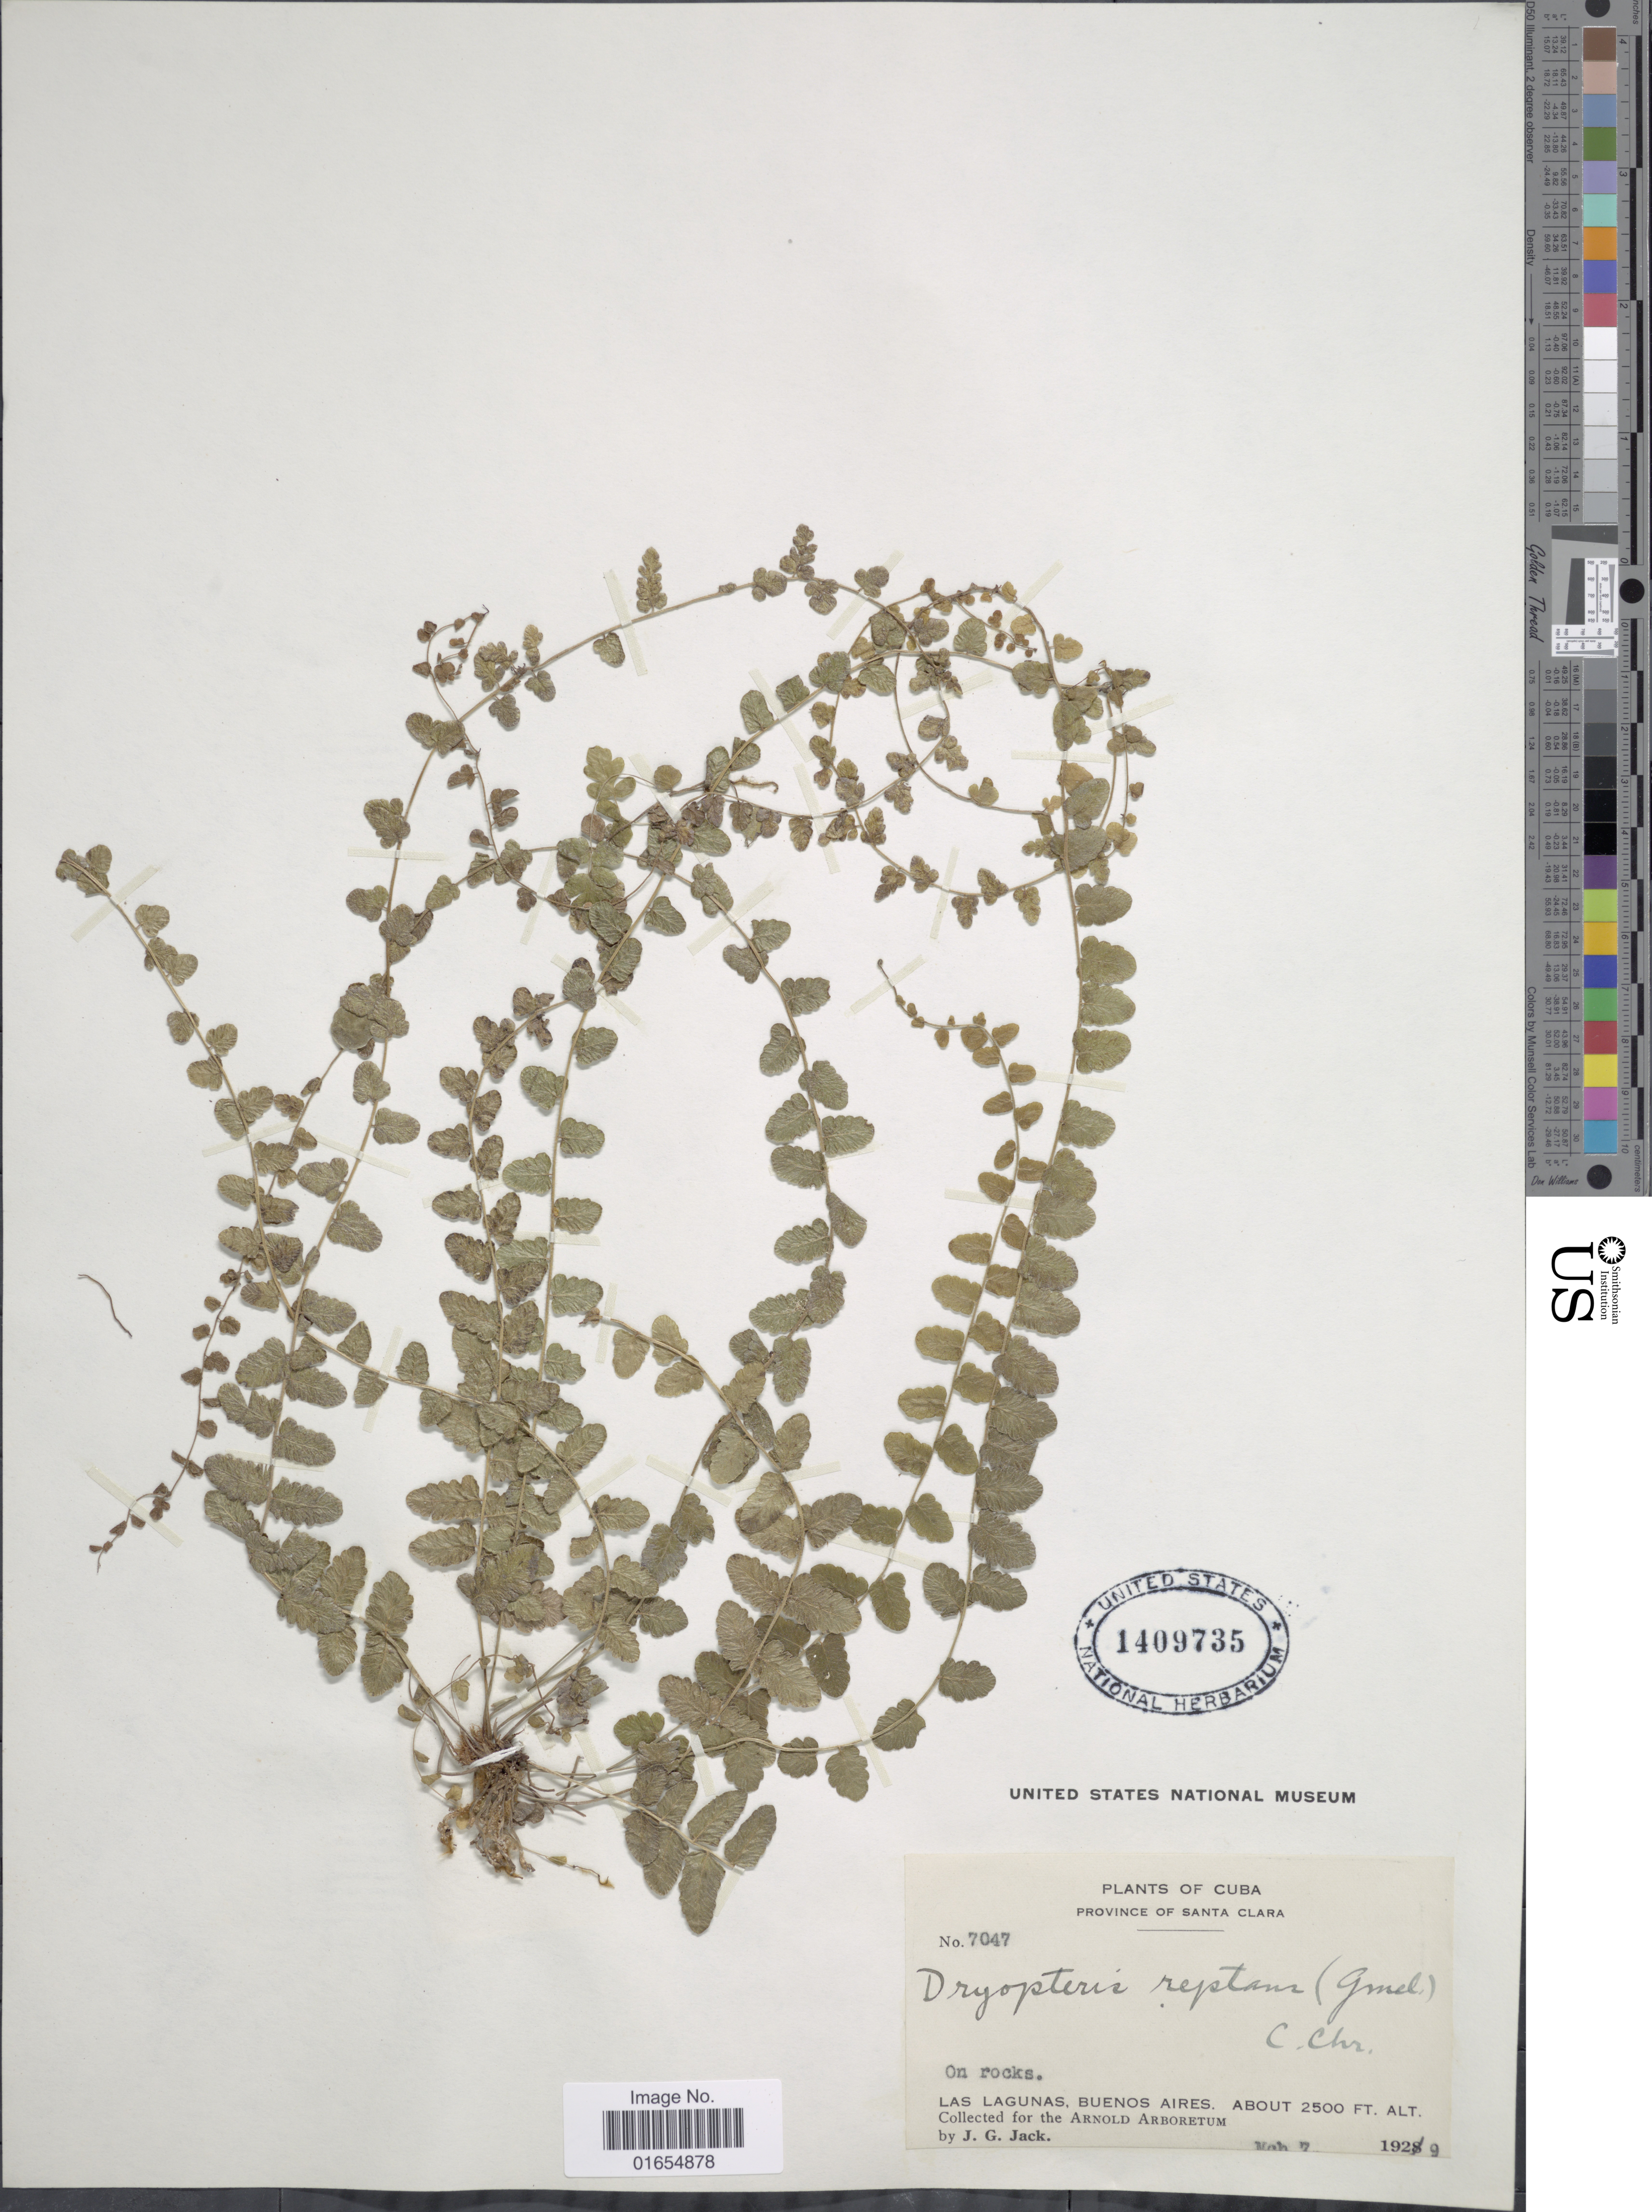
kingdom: Plantae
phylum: Tracheophyta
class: Polypodiopsida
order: Polypodiales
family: Thelypteridaceae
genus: Goniopteris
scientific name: Goniopteris reptans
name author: (J.F. Gmel.) C. Presl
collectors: J. G. Jack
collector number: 7047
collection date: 1929-03-07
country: Cuba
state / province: Las Villas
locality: Province of Santa Clara, Las Lagunas, Buenos Aires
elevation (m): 762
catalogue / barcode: US 1409735